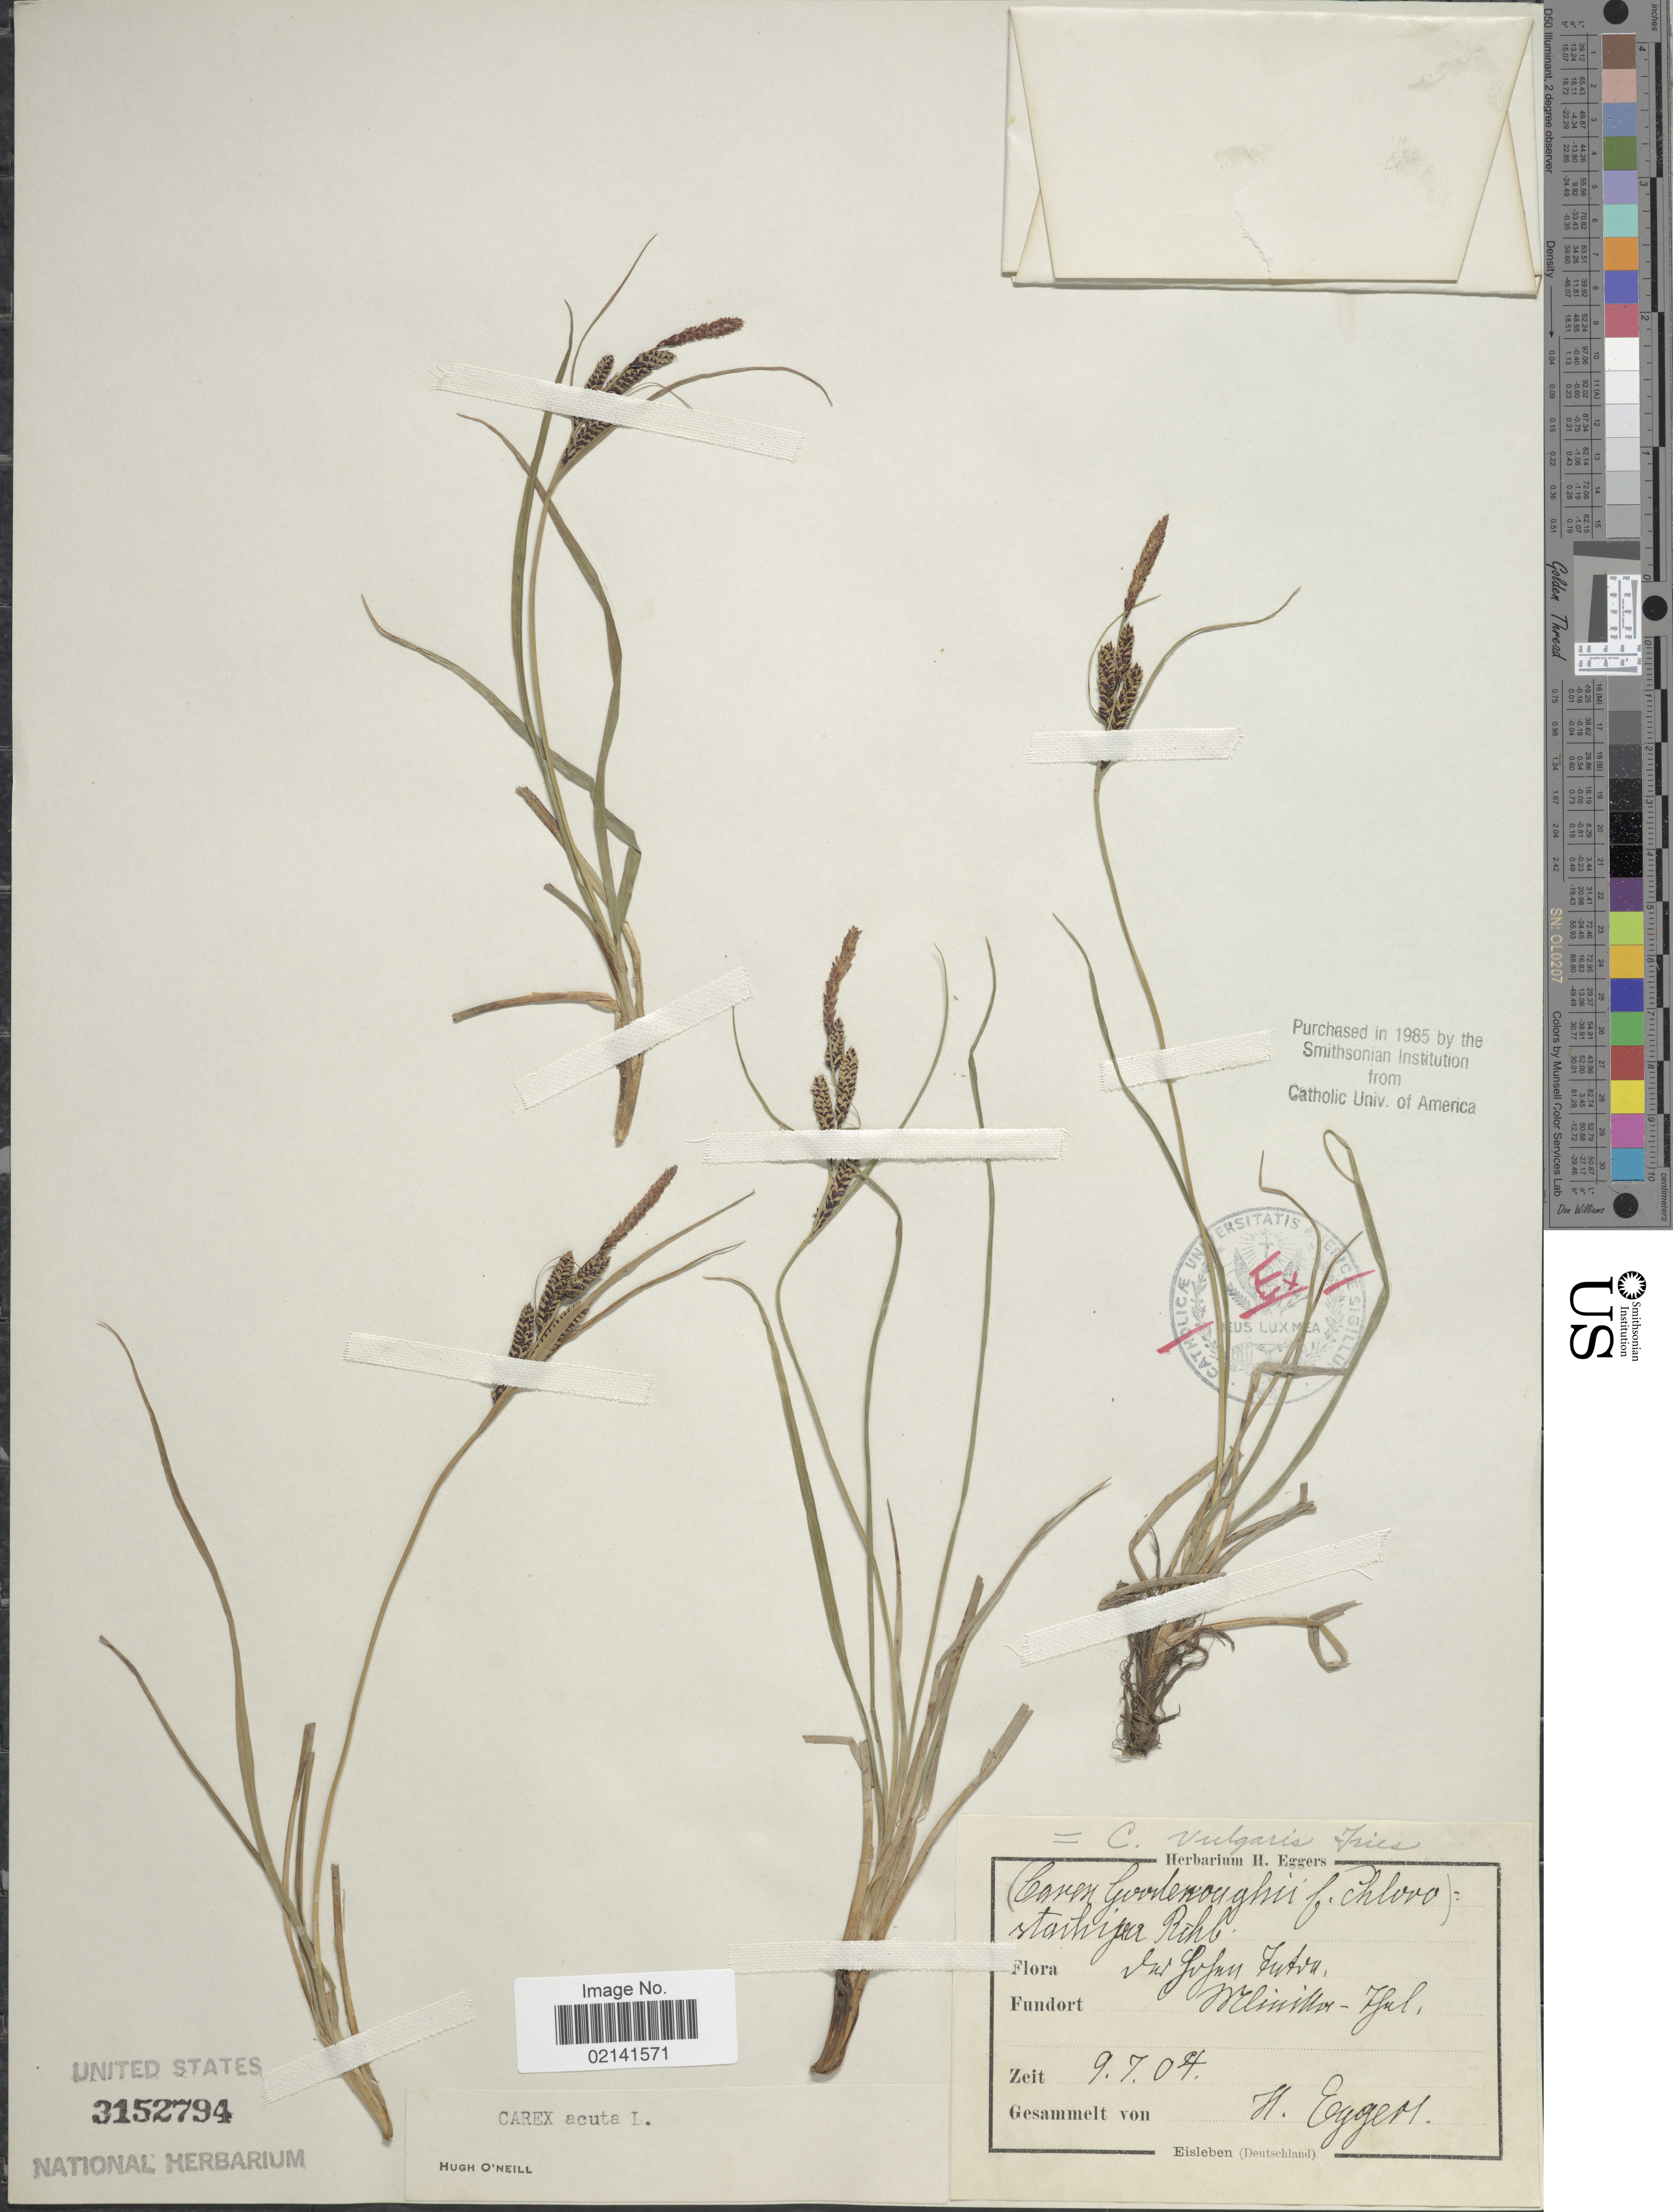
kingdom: Plantae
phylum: Tracheophyta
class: Liliopsida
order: Poales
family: Cyperaceae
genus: Carex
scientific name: Carex acuta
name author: L.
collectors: H. Eggert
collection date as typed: Transcribed d/m/y: 9/7/4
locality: Sur Jvjan Jutva, Mrlimimta-Jul [interpreted]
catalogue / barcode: US 3152794